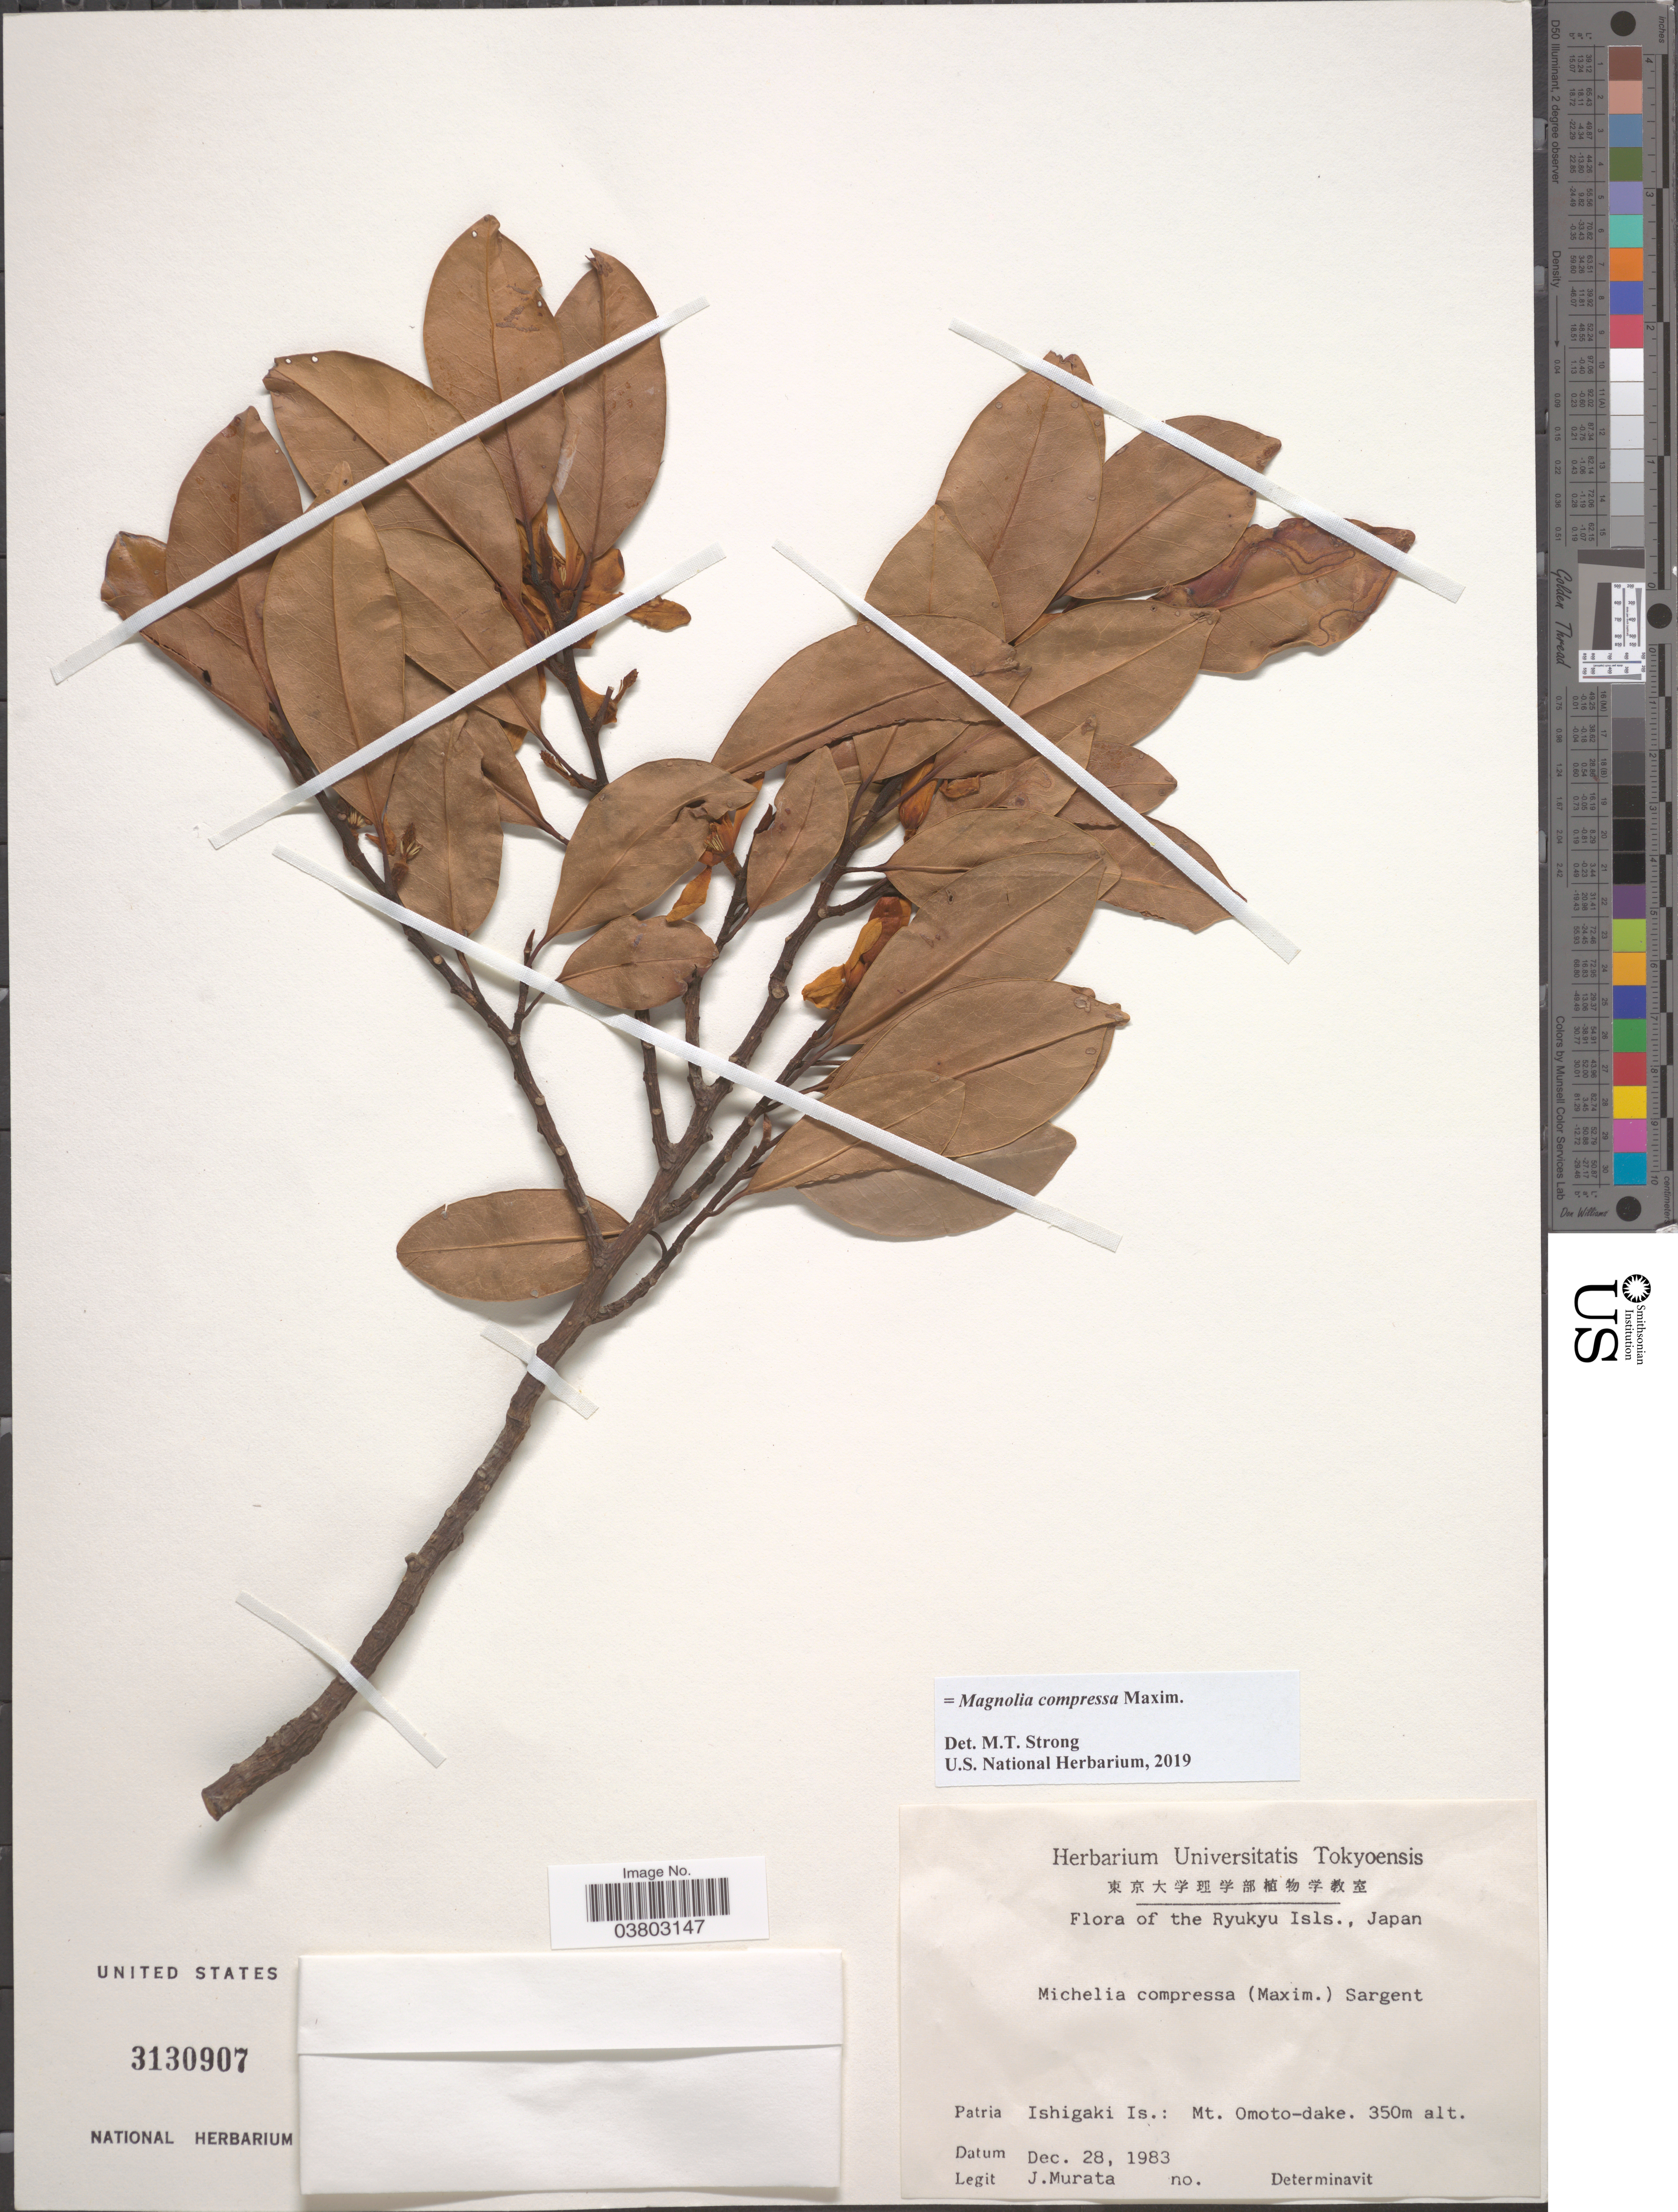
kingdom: Plantae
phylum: Tracheophyta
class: Magnoliopsida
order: Magnoliales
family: Magnoliaceae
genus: Magnolia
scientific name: Magnolia compressa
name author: Maxim.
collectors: J. Murata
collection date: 1983-12-28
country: Japan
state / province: Okinawa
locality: The Ryukyu Isls. Ishigaki Is.: Mt. Omoto-dake.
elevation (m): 350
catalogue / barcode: US 3130907